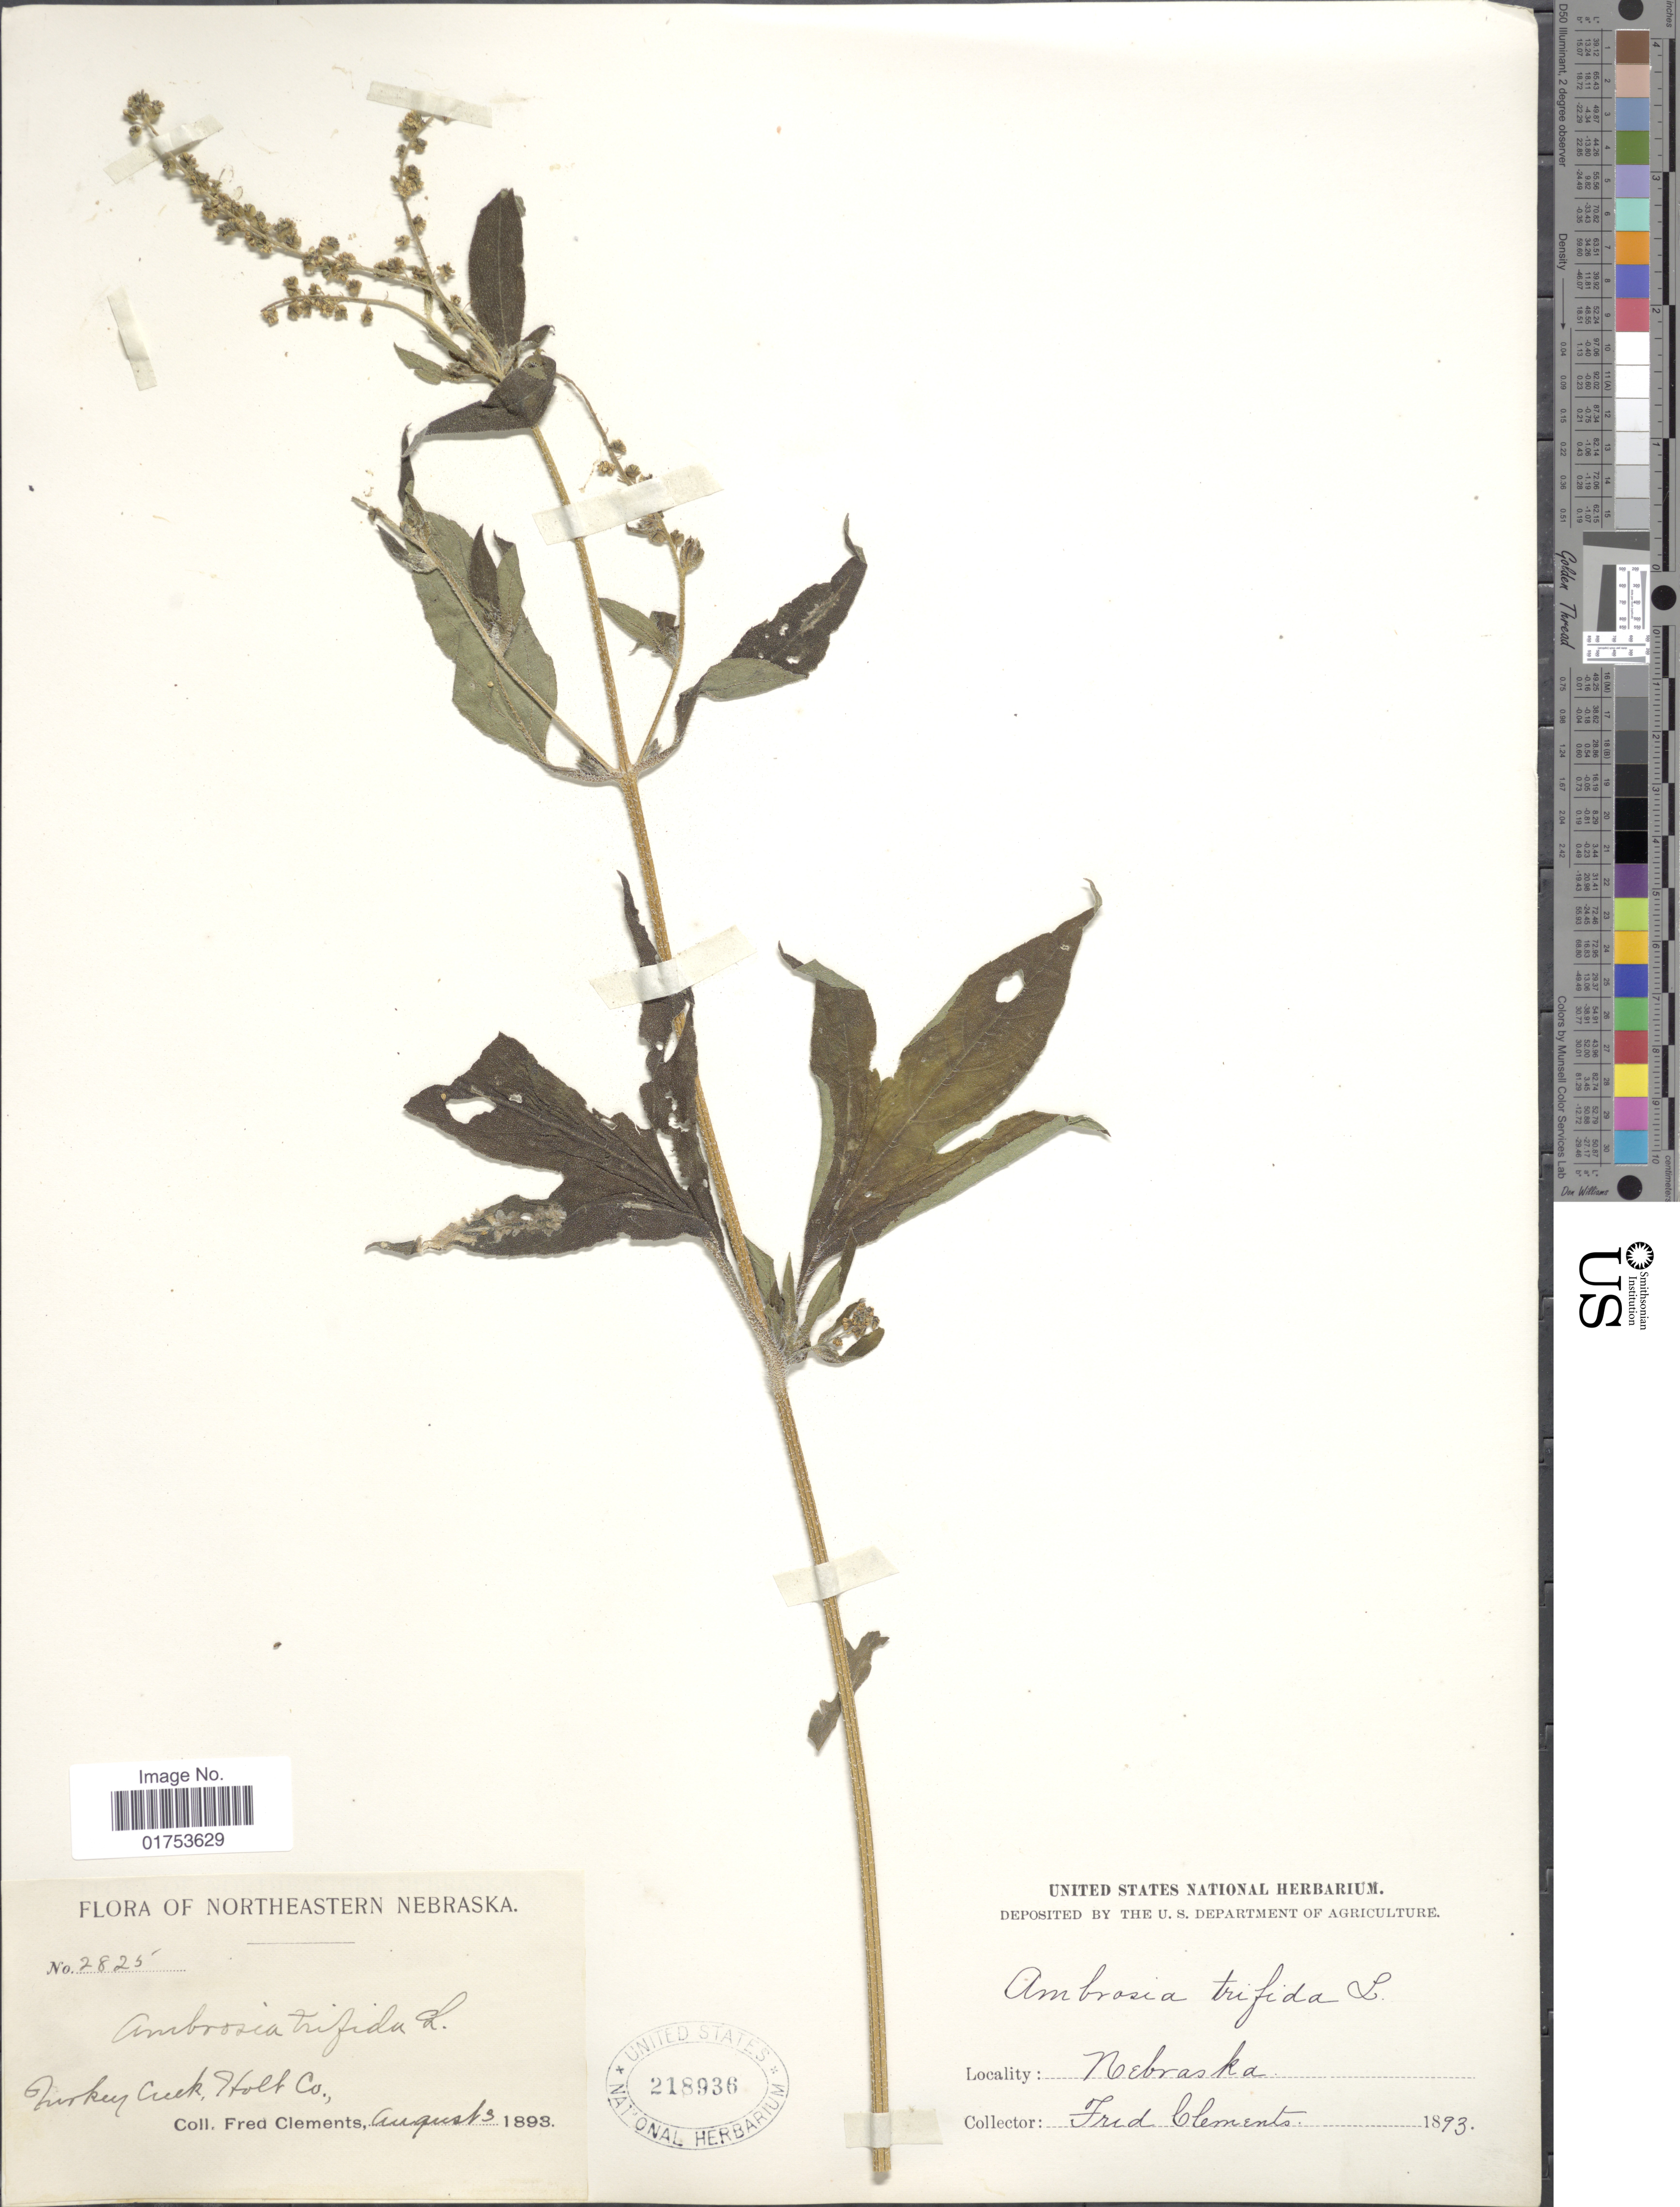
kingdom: Plantae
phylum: Tracheophyta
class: Magnoliopsida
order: Asterales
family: Asteraceae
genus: Ambrosia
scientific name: Ambrosia trifida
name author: L.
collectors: F. E. Clements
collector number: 2825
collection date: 1893-08-03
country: United States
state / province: Nebraska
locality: Northeastern Nebraska, Turkey Creek, Holt Co.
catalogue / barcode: US 218936